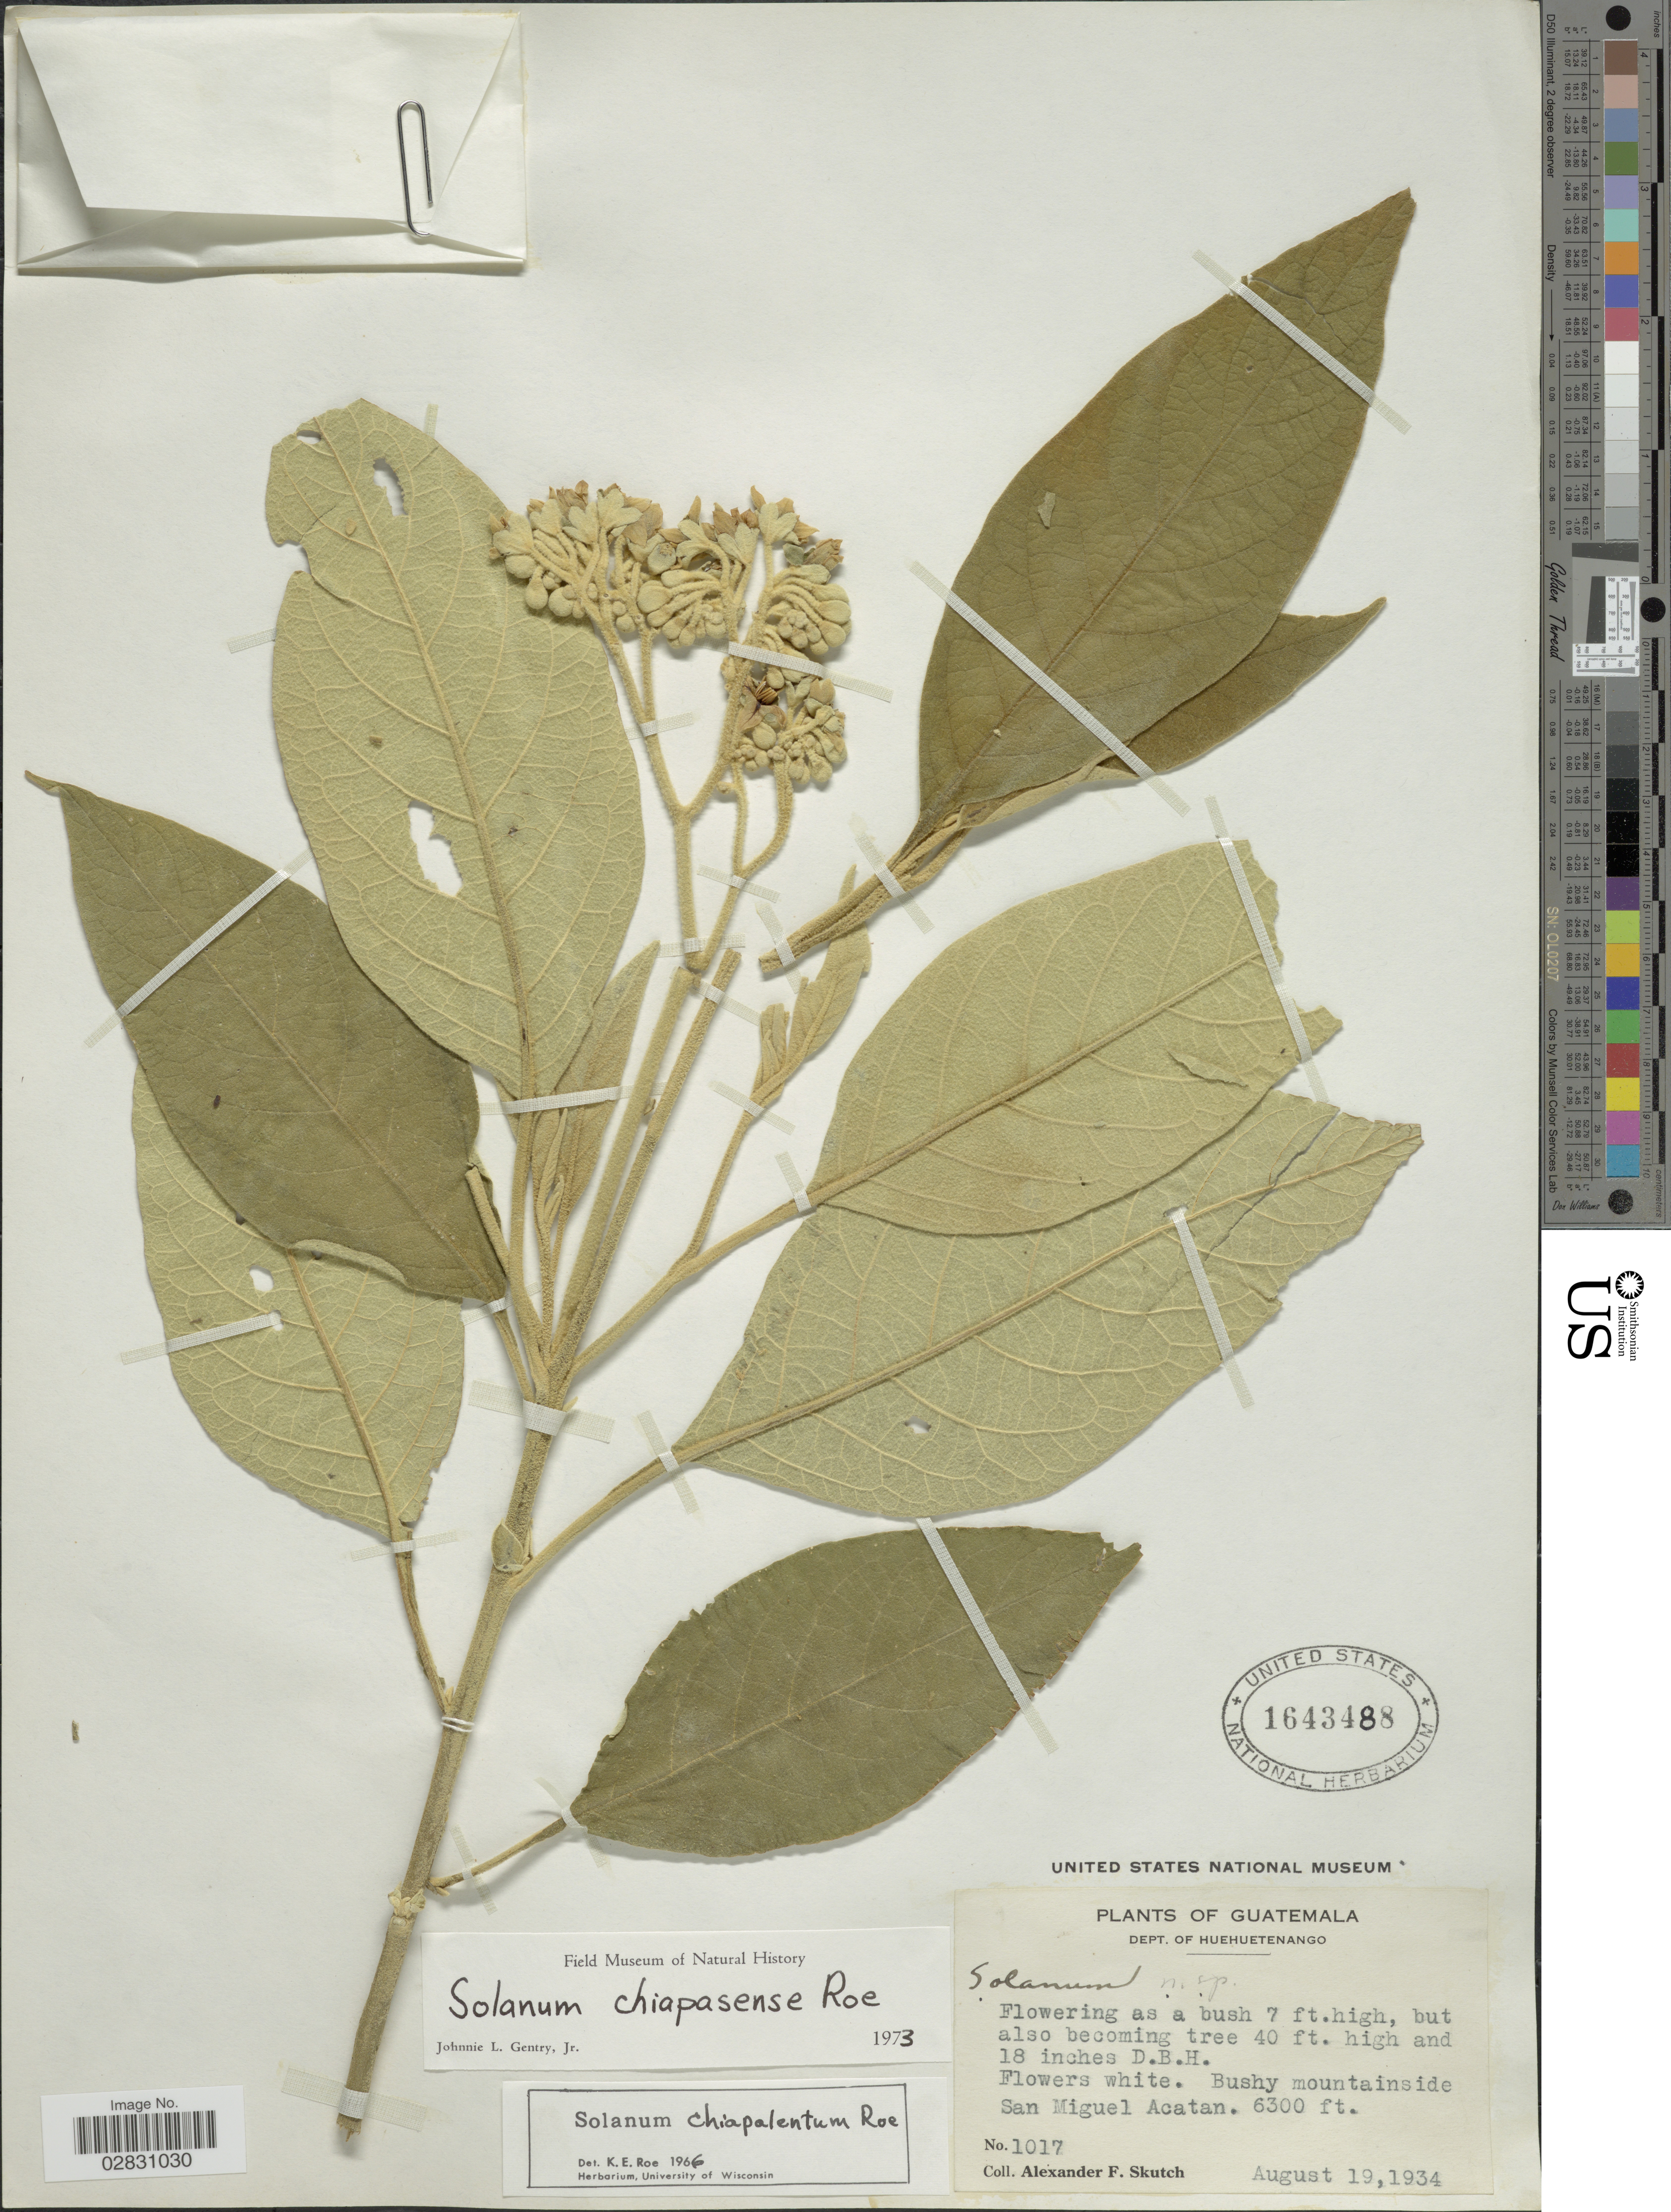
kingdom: Plantae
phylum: Tracheophyta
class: Magnoliopsida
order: Solanales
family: Solanaceae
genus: Solanum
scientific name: Solanum chiapasense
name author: K.E. Roe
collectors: A. F. Skutch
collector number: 1017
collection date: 1934-08-19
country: Guatemala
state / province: Huehuetenango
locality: Dept. of Huehuetenango. Bushy mountainside San Miguel Acatan.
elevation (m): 1920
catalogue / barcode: US 1643488